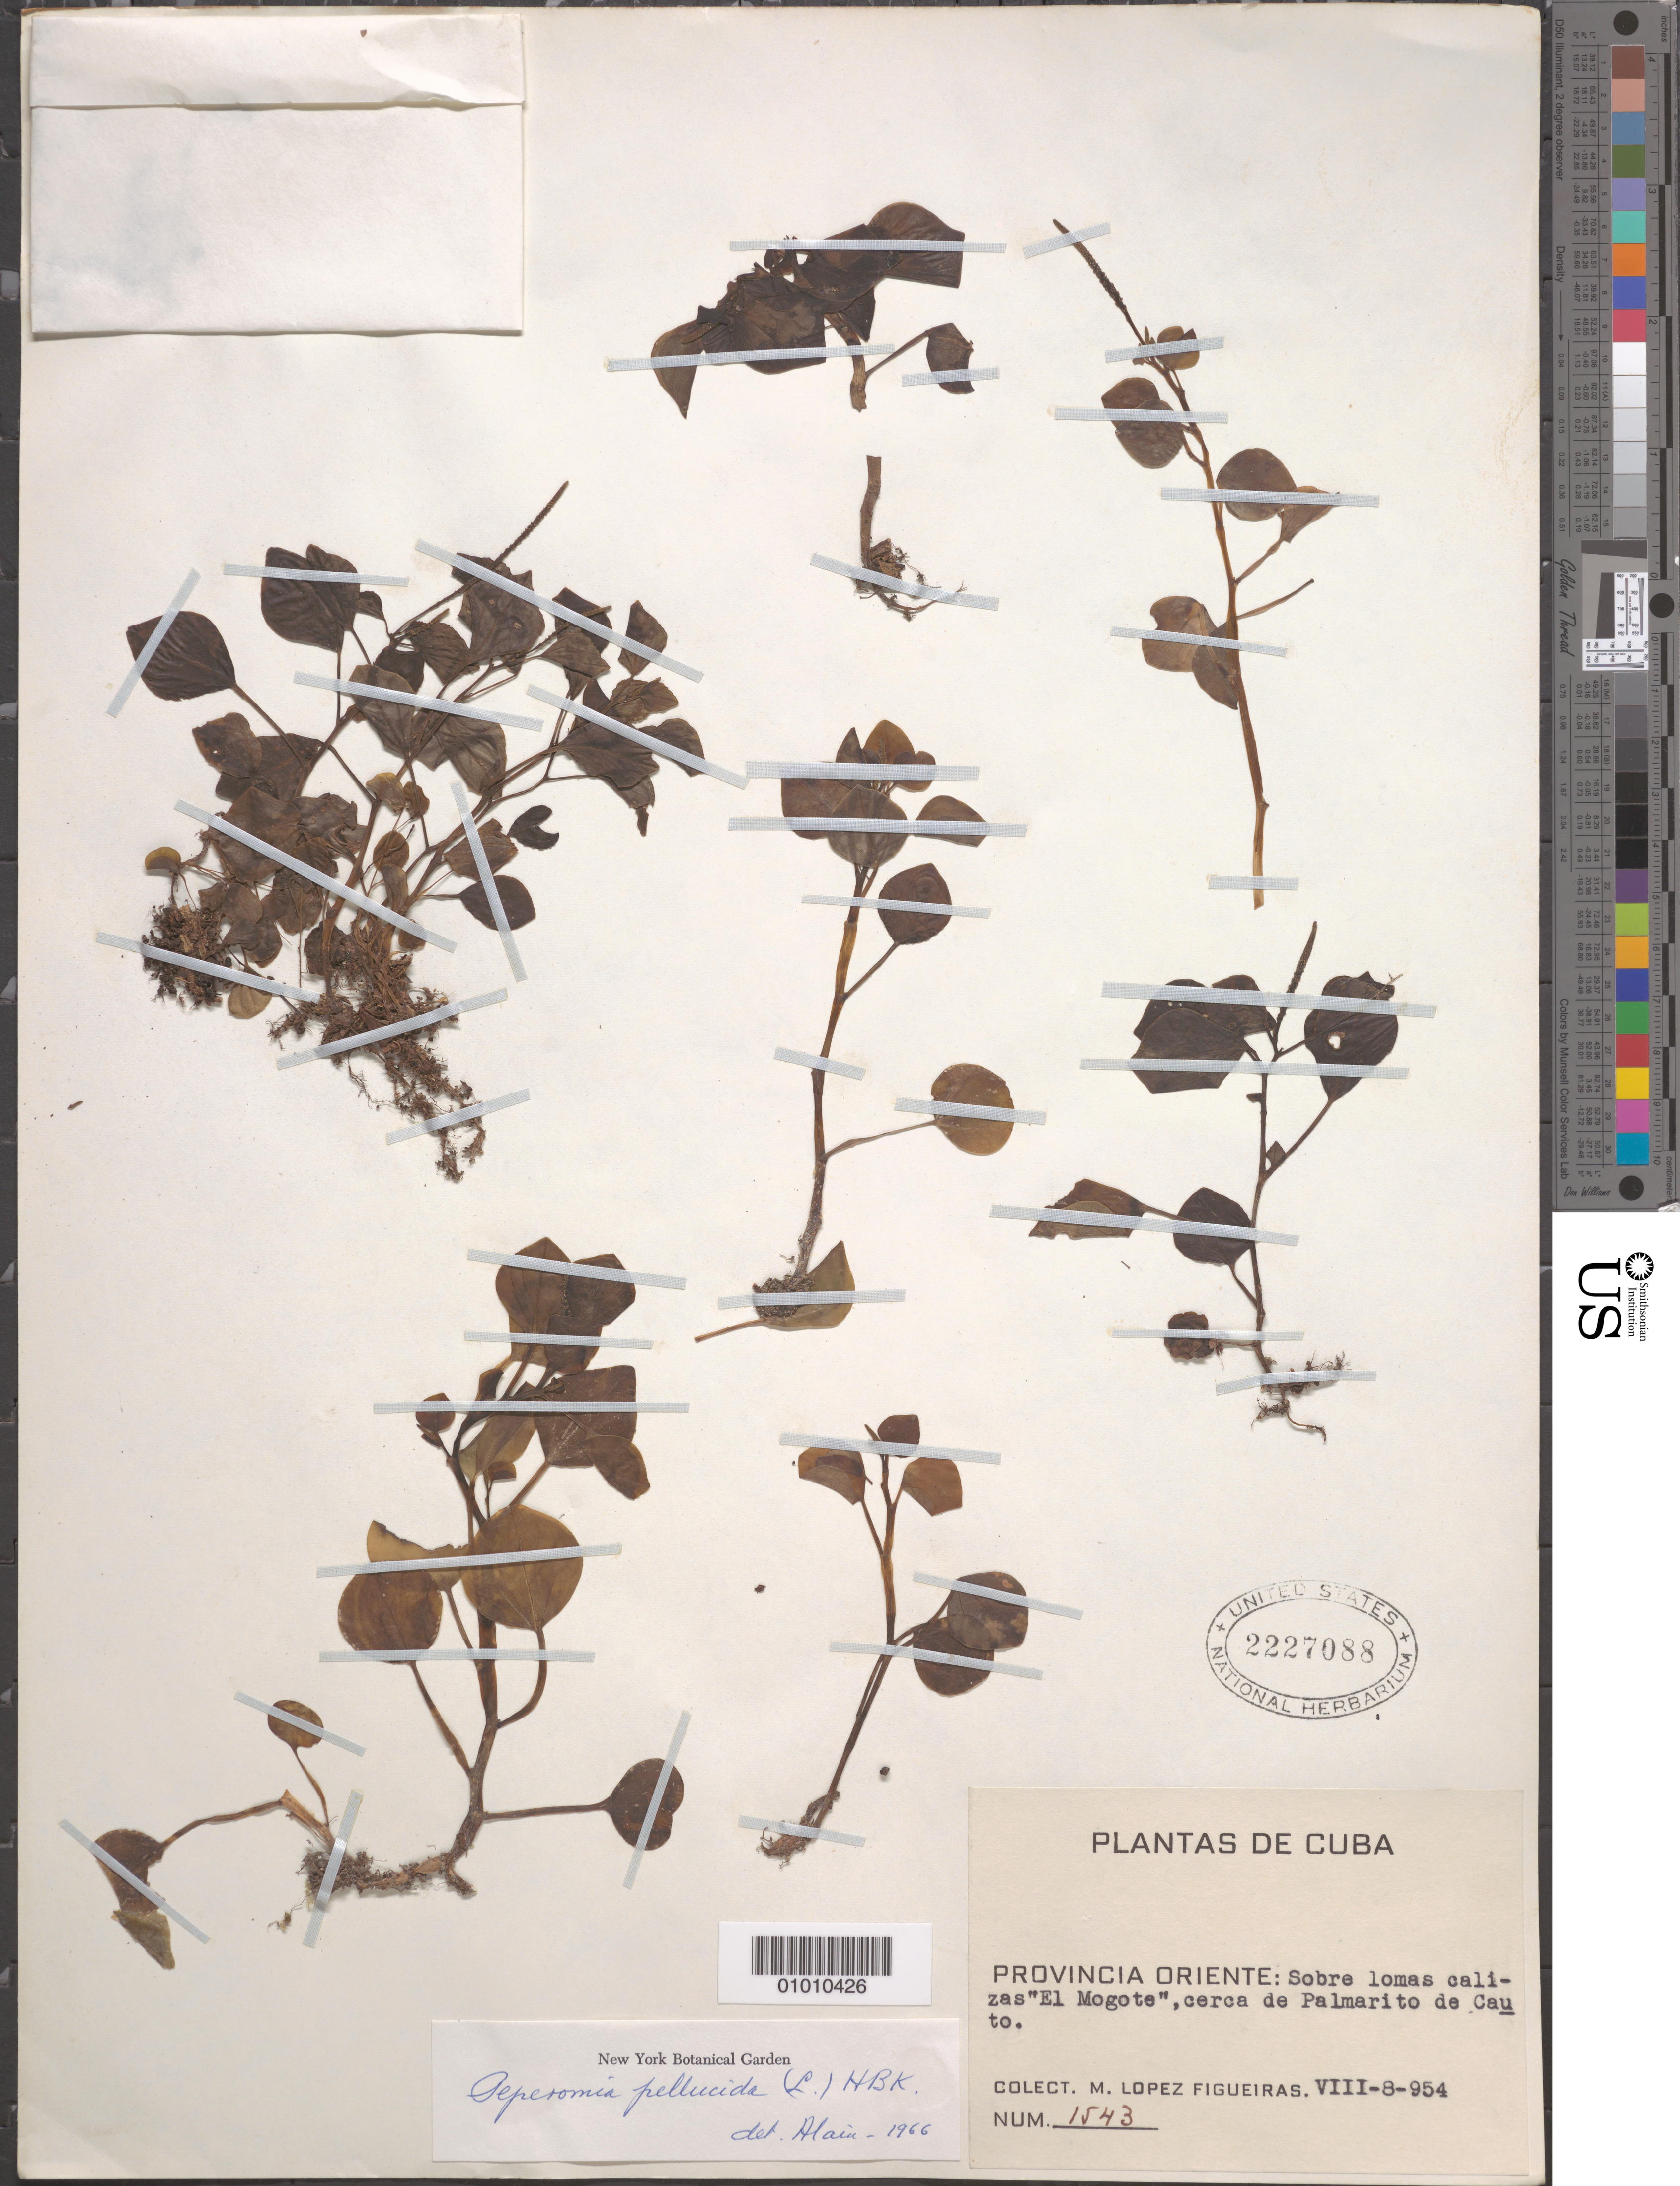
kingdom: Plantae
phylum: Tracheophyta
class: Magnoliopsida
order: Piperales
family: Piperaceae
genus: Peperomia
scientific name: Peperomia pellucida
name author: (L.) Kunth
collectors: M. López Figueiras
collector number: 1543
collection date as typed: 08 Aug 1954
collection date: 1954-08-08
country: Cuba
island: Cuba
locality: Oriente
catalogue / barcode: US 2227088